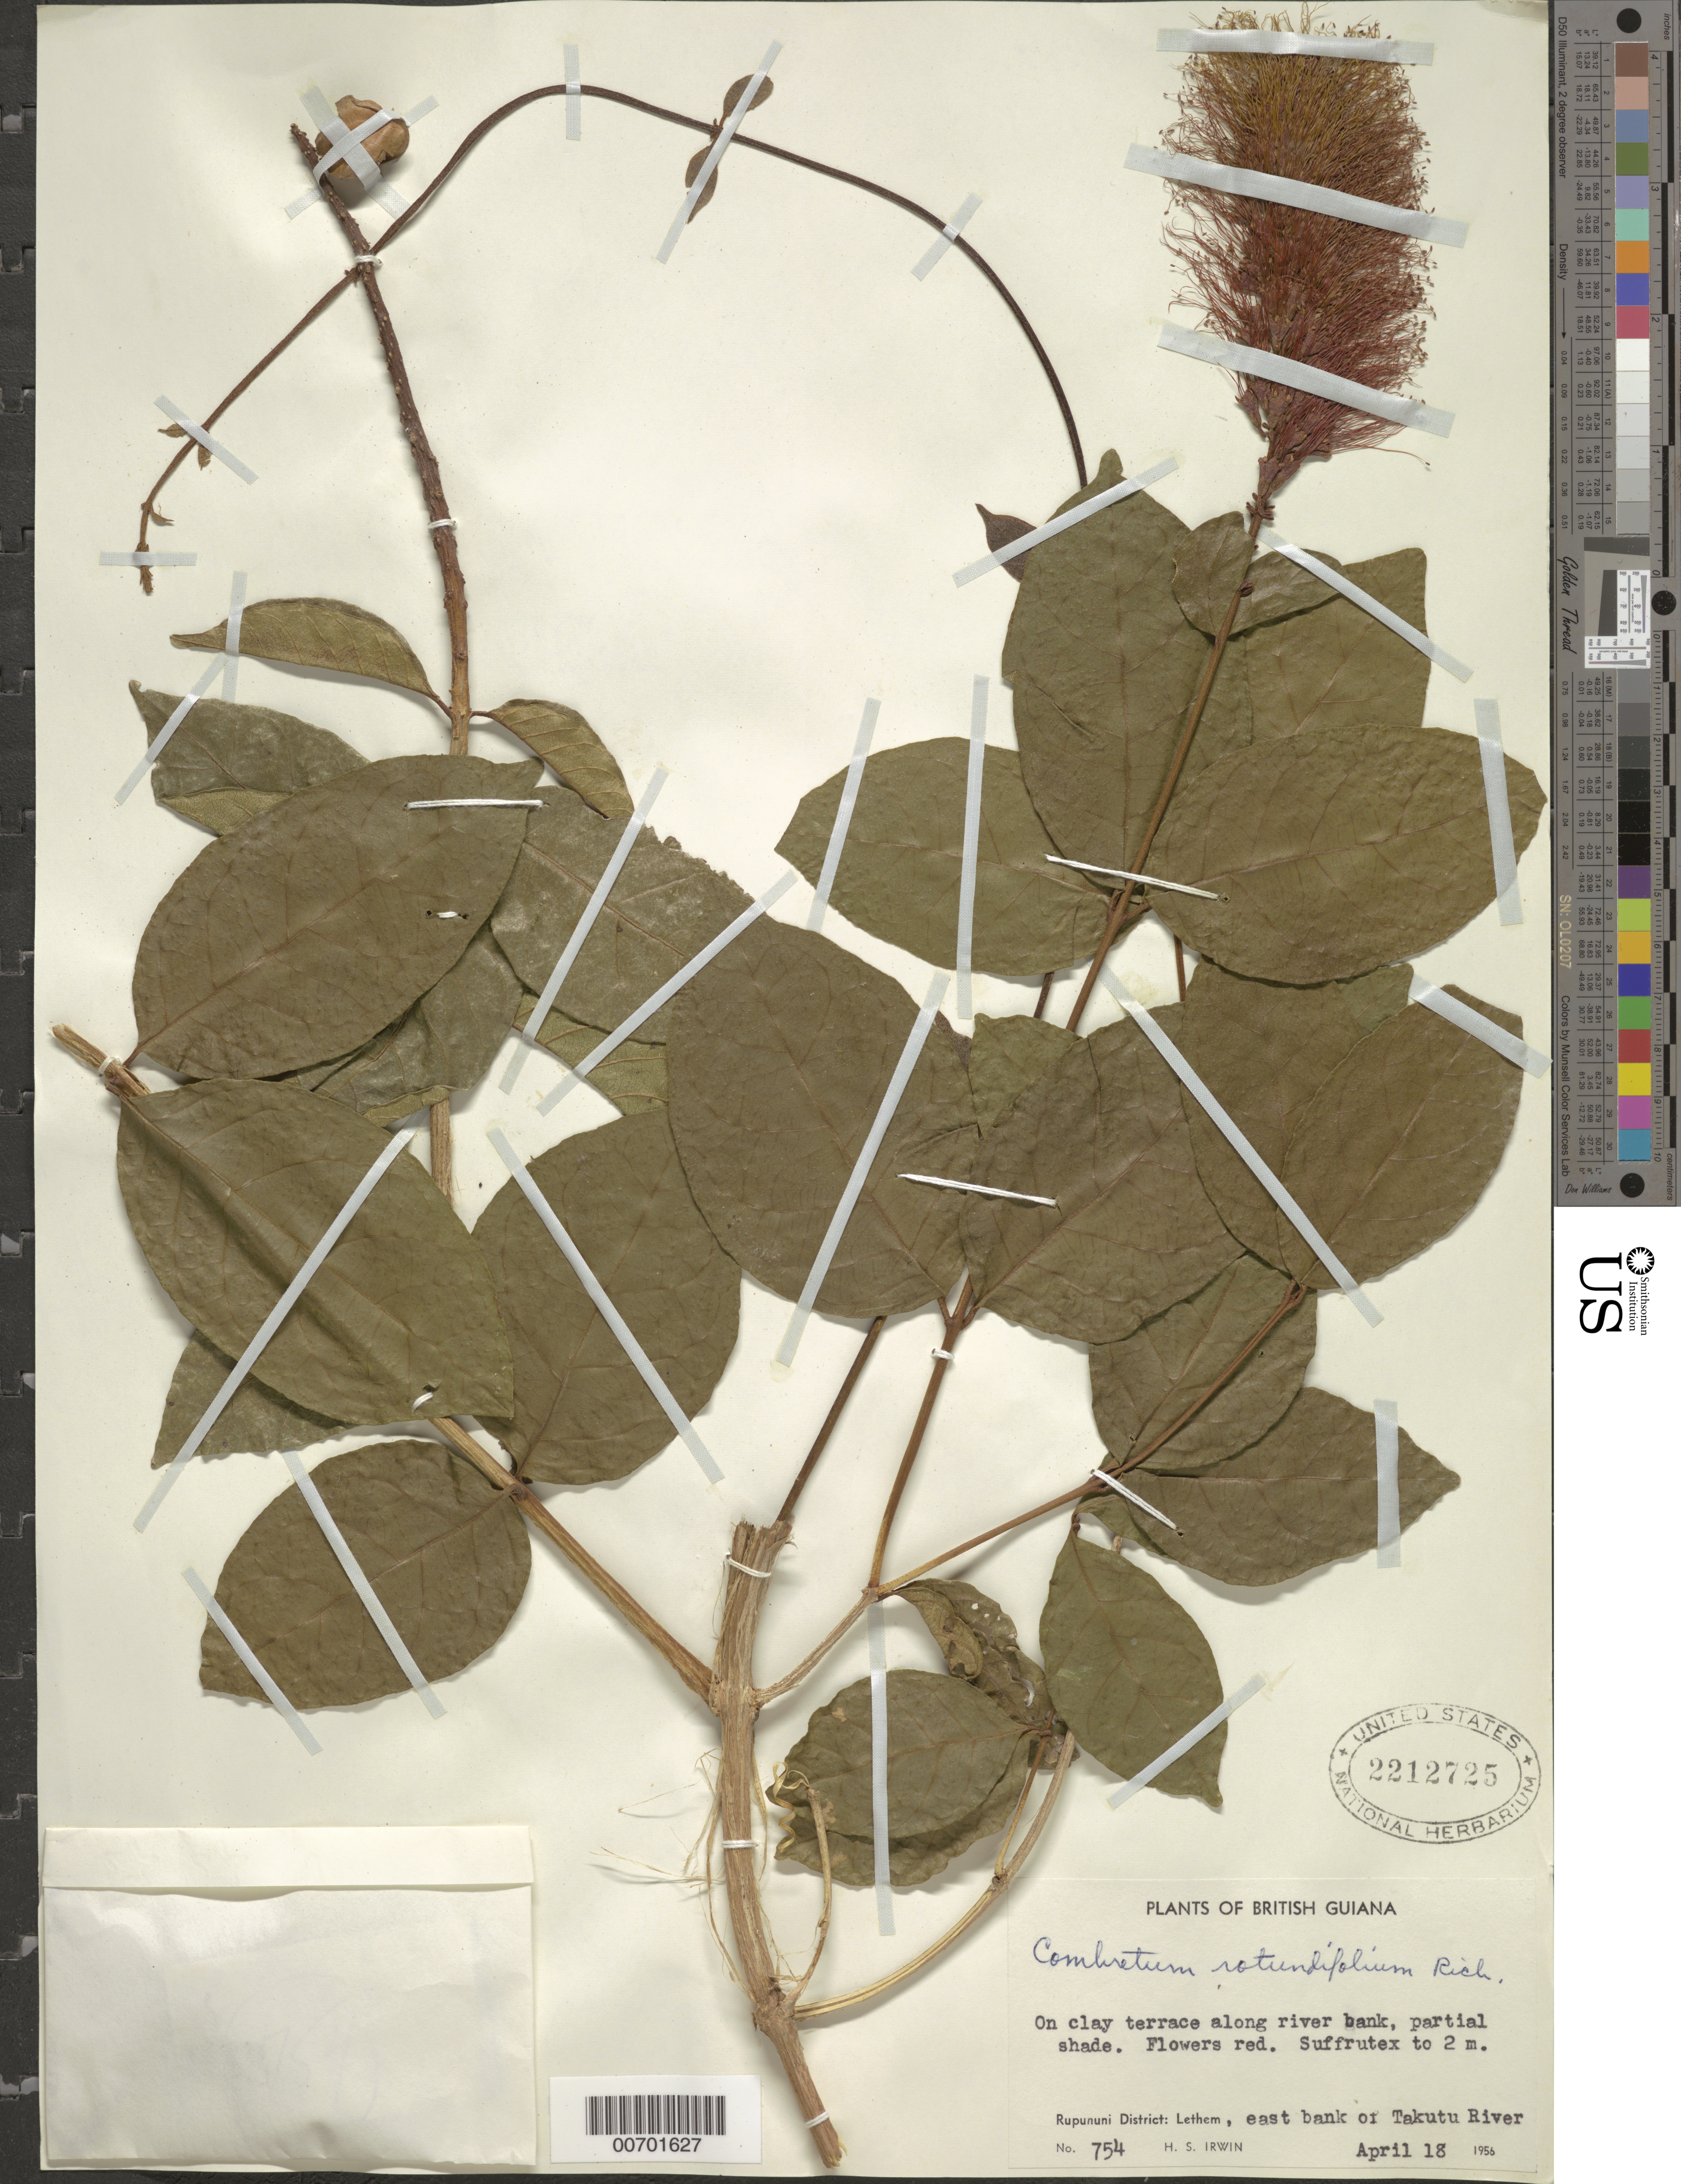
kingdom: Plantae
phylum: Tracheophyta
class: Magnoliopsida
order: Myrtales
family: Combretaceae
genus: Combretum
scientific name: Combretum rotundifolium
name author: Rich.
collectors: H. Irwin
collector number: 754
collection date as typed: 18-Apr-56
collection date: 1956-04-18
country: Guyana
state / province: U. Takutu-U. Essequibo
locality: Lethem, E bank of Takutu R., Rupununi Dist.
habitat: Clay terrace along river bank, partial shade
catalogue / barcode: US 2212725